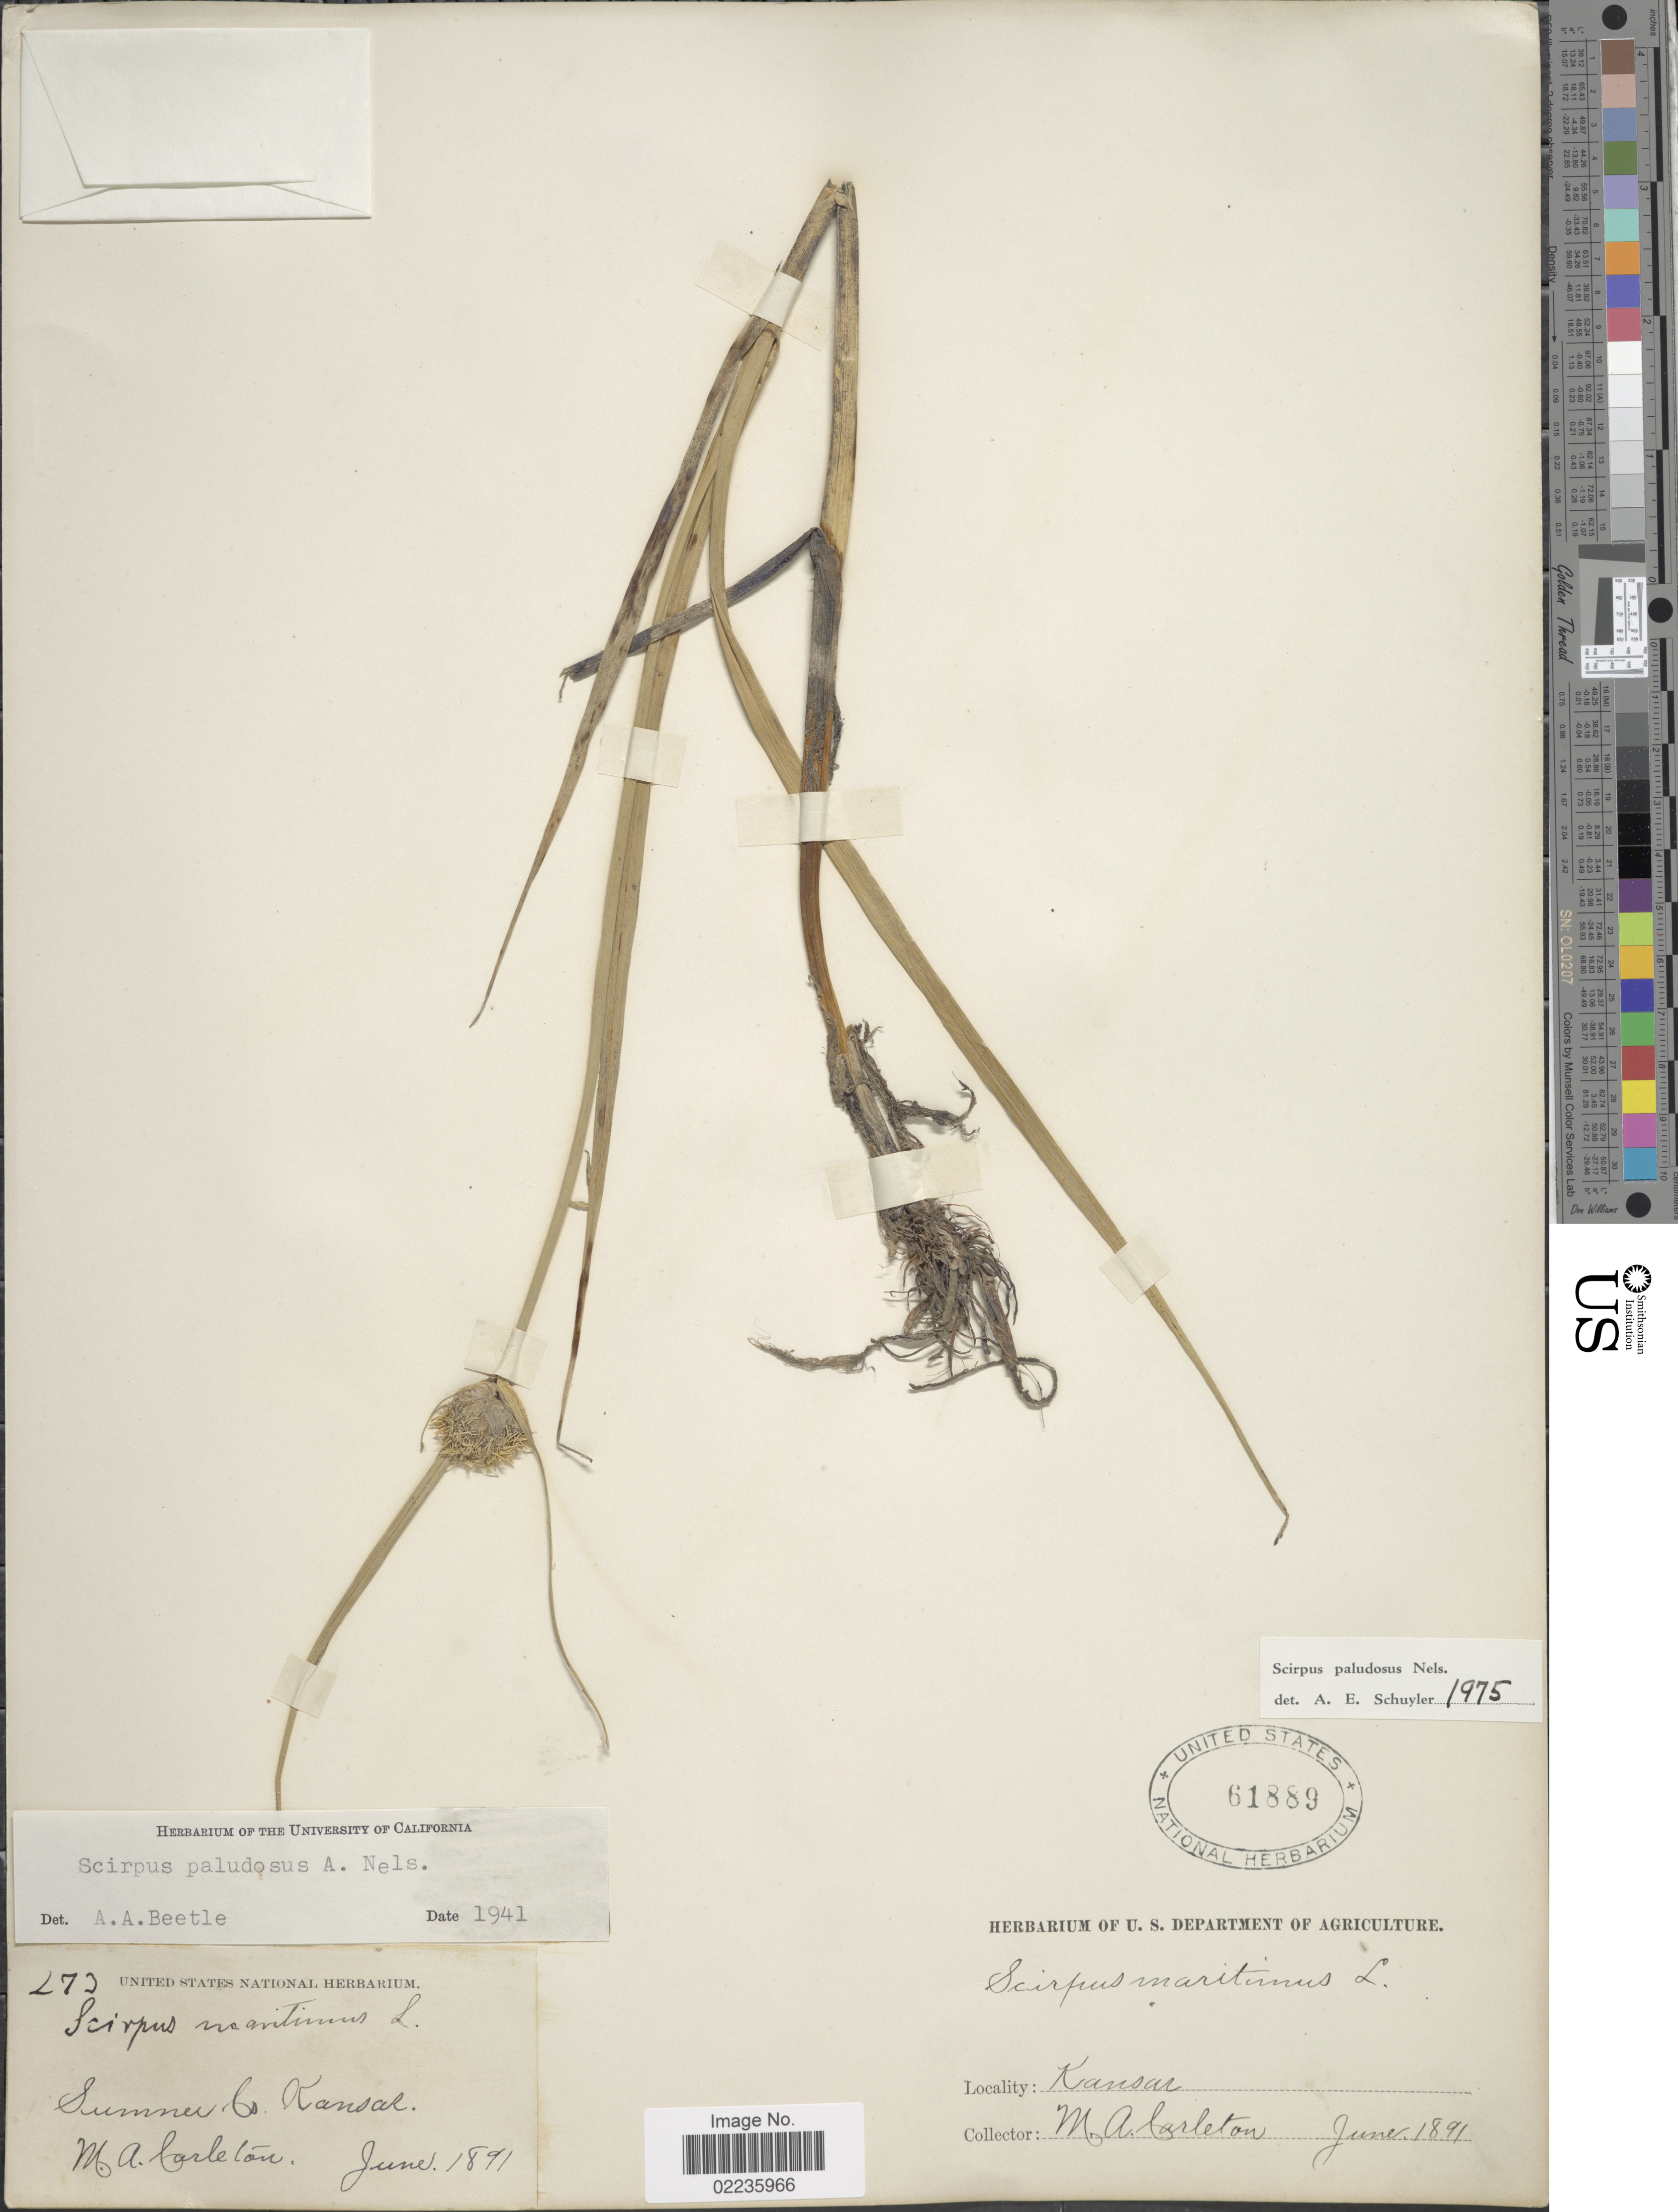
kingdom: Plantae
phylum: Tracheophyta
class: Liliopsida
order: Poales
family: Cyperaceae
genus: Bolboschoenus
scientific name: Bolboschoenus maritimus subsp. paludosus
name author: (A. Nelson) T. Koyama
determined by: Strong, M. T., (US), Smithsonian Institution - National Museum of Natural History (UNITED STATES)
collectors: M. A. Carleton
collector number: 273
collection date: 1891-06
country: United States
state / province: Kansas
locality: Sumner Co.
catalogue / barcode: US 61889